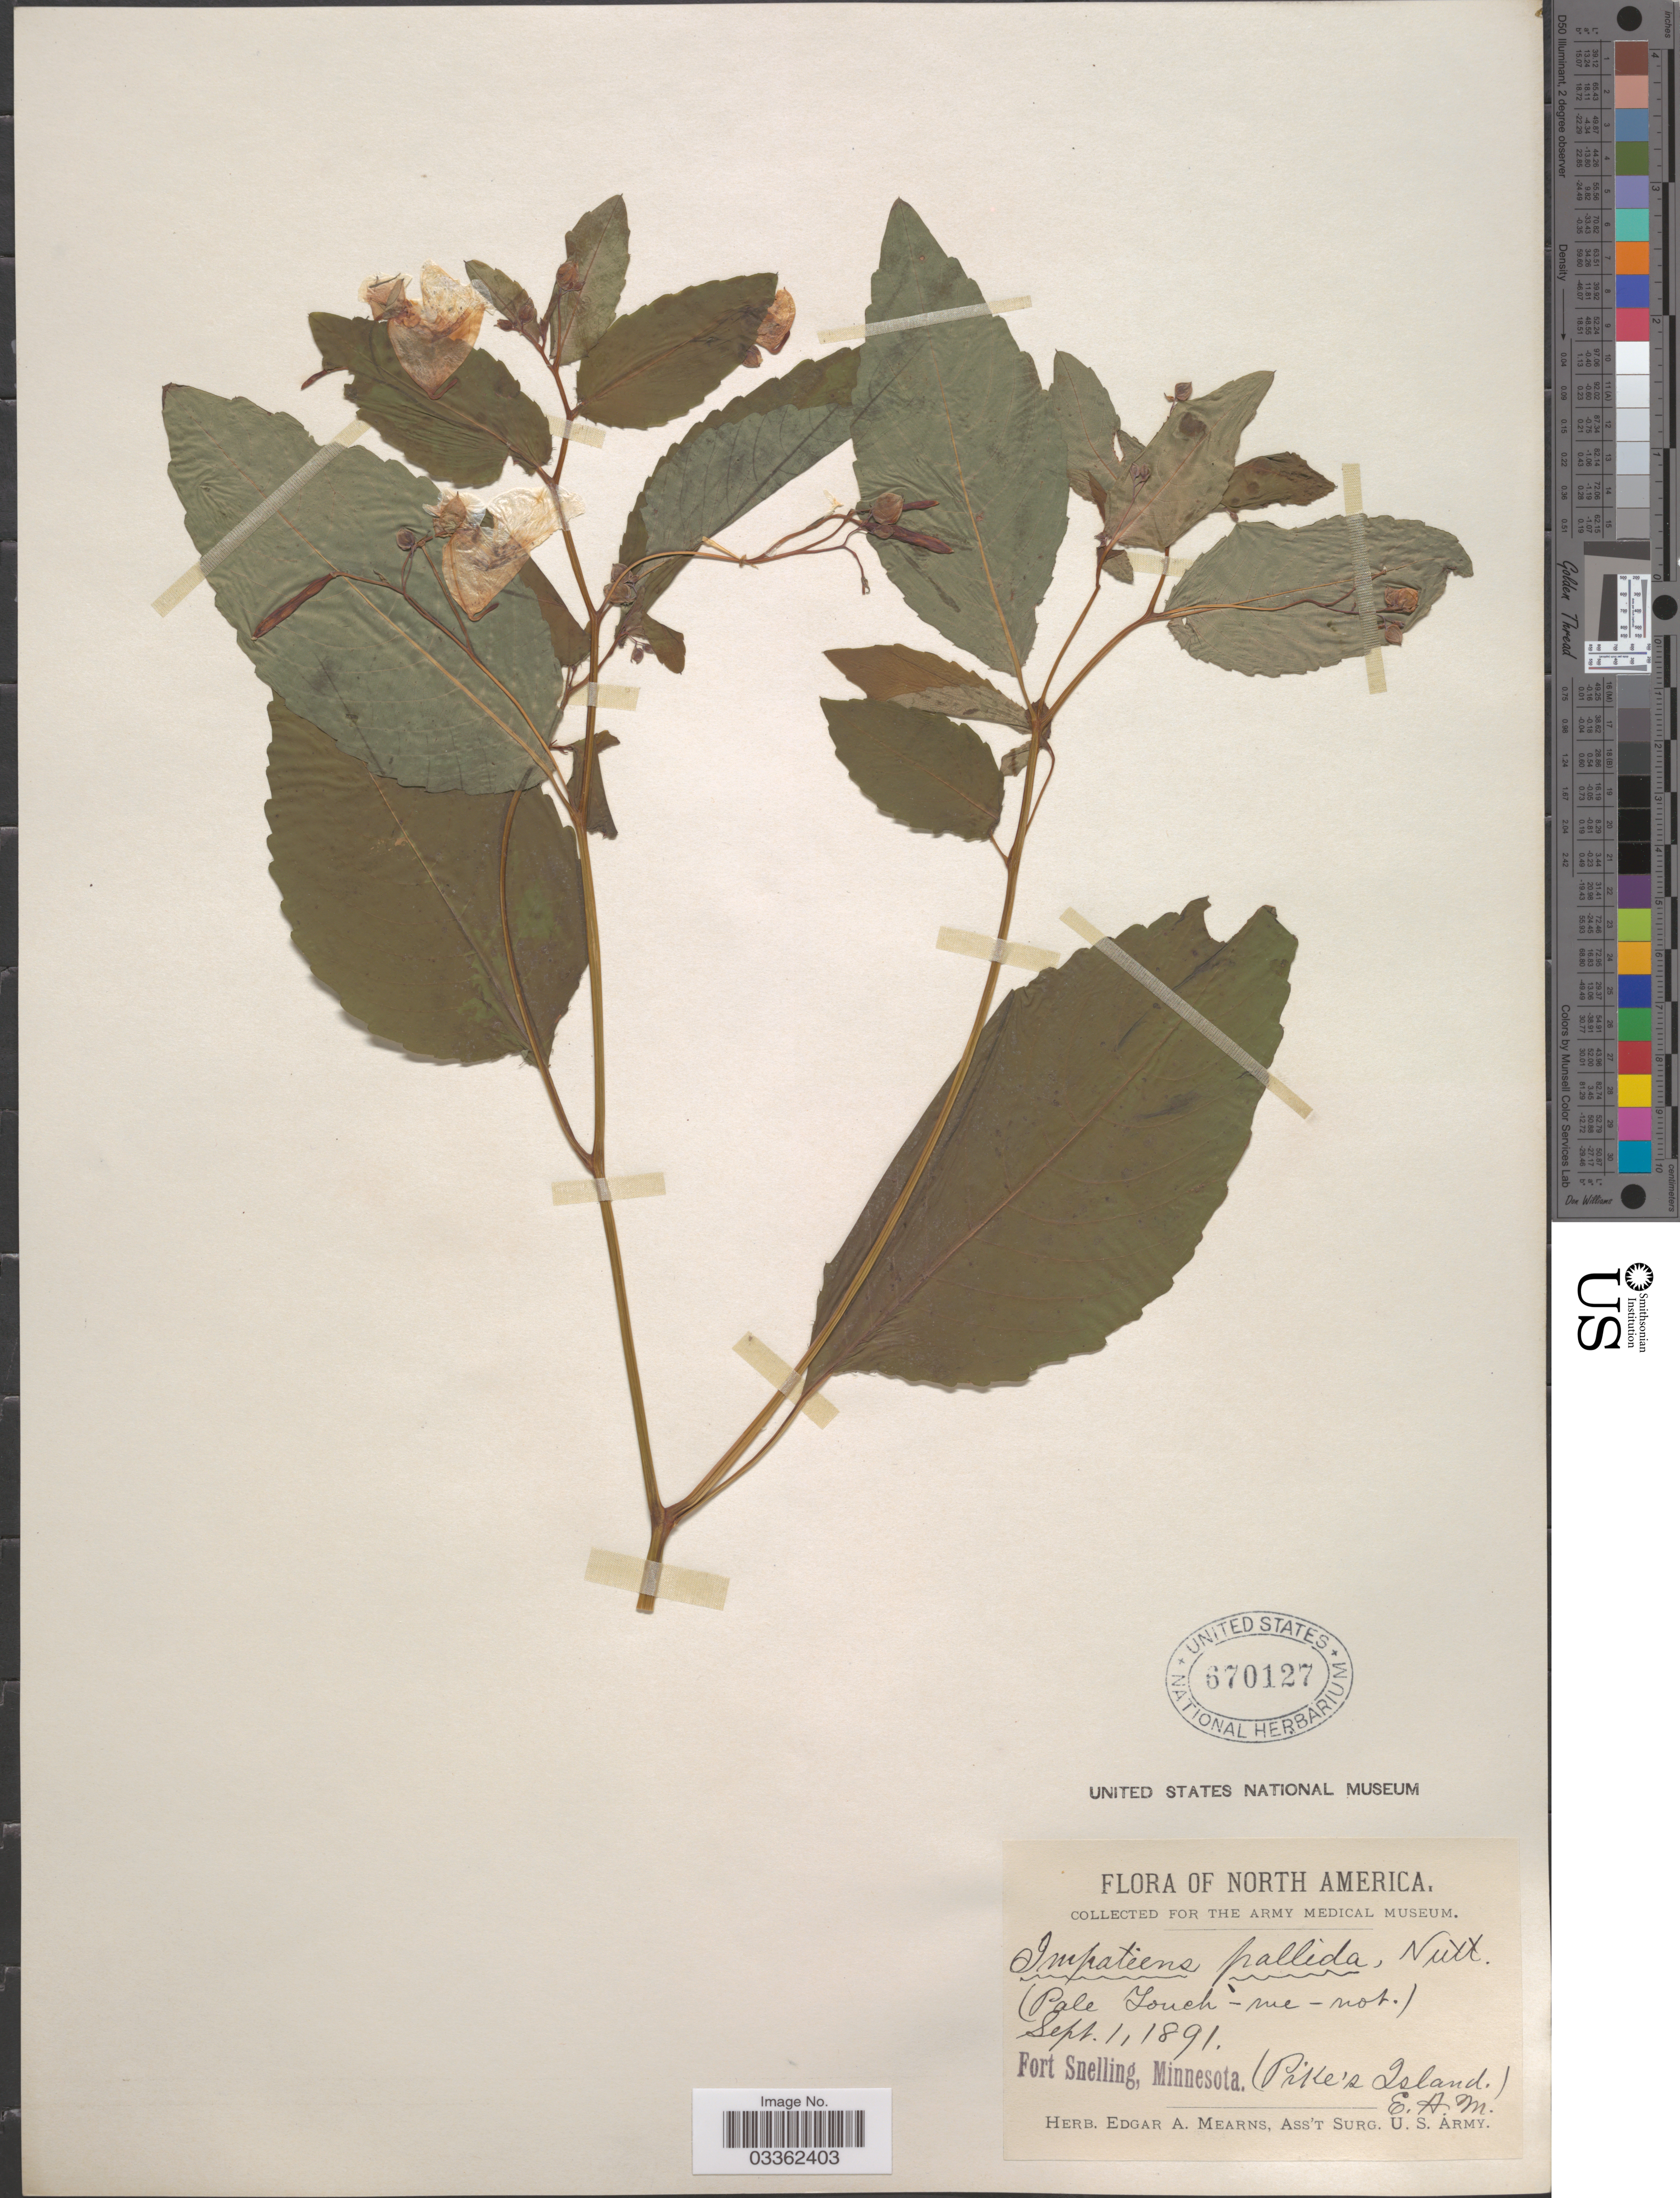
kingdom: Plantae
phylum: Tracheophyta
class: Magnoliopsida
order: Ericales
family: Balsaminaceae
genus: Impatiens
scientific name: Impatiens pallida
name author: Nutt.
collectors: E. A. Mearns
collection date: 1891-09-01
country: United States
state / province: Minnesota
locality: Fort Snelling (Pike's Island).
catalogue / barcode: US 670127